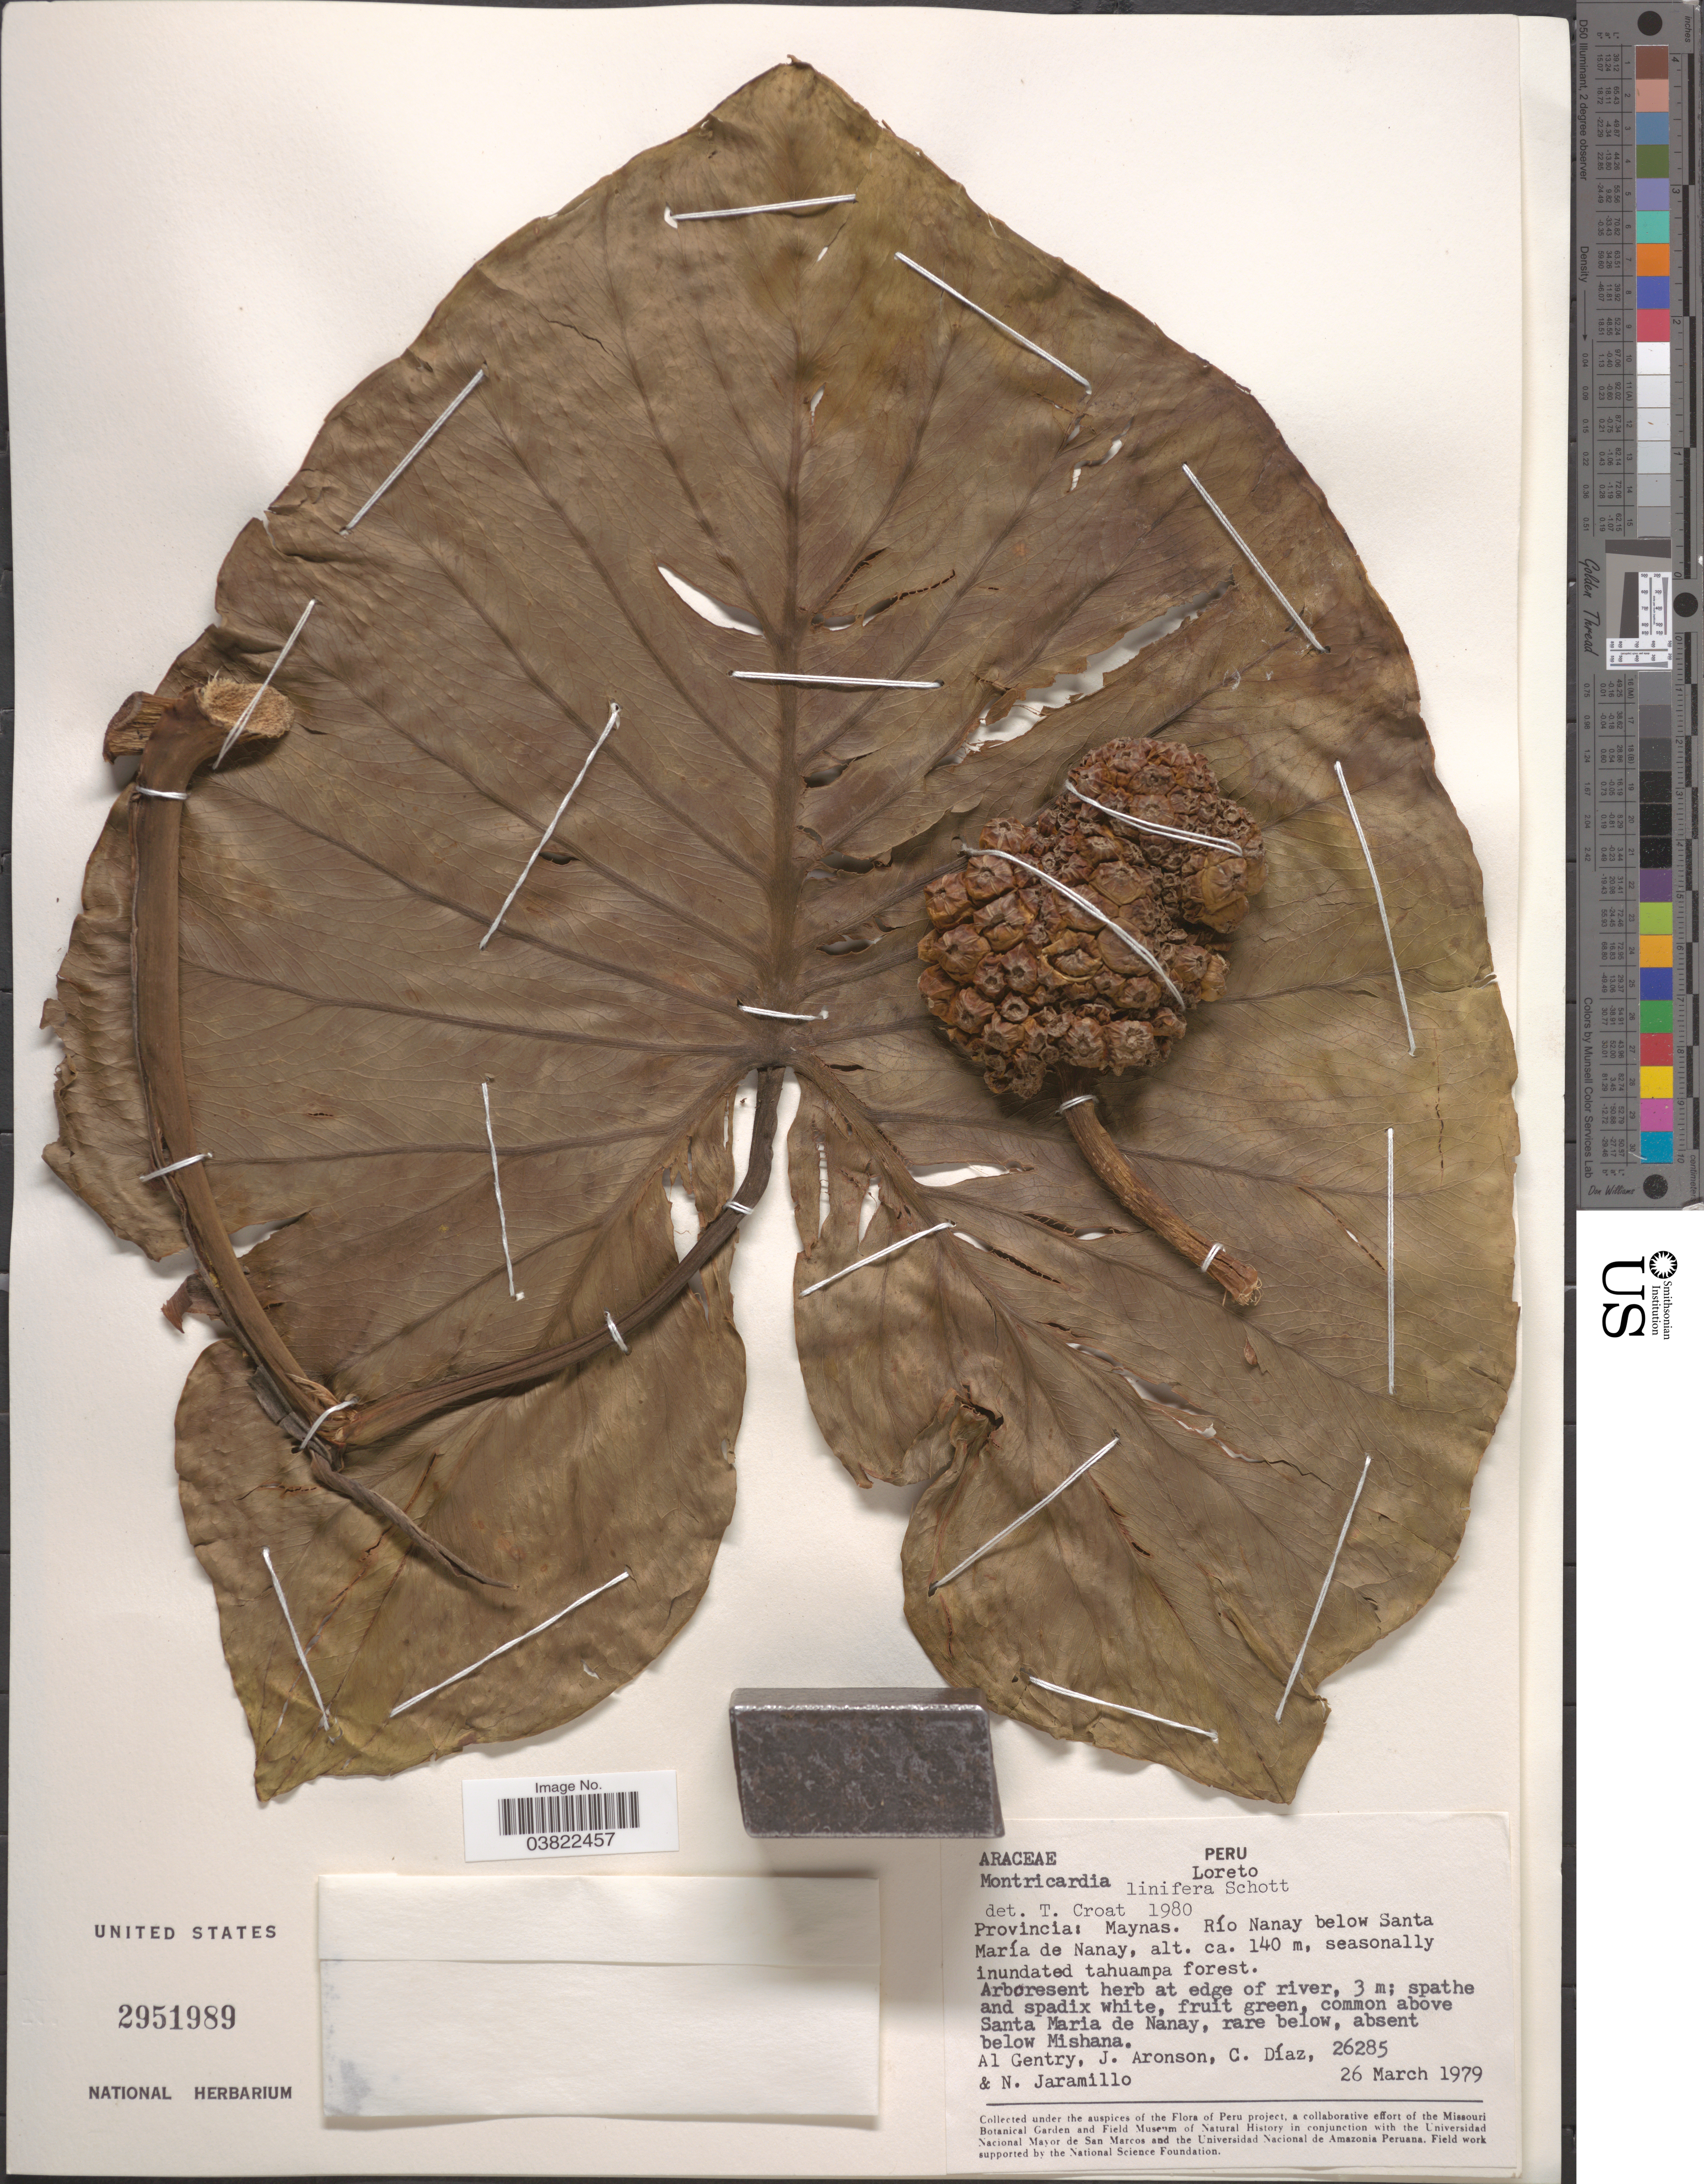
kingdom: Plantae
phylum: Tracheophyta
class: Liliopsida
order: Alismatales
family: Araceae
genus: Montrichardia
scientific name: Montrichardia linifera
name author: (Arruda) Schott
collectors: A. H. Gentry, J. Aronson, C. Díaz & N. Jaramillo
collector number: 26285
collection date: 1979-03-26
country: Peru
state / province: Loreto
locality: Provincia Maynas. Río Nanay below Santa María de Nanay, seasonally inundated tahuampa forest. Above Santa Maria de Nanay, absent below Mishana.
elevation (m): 140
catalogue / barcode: US 2951989